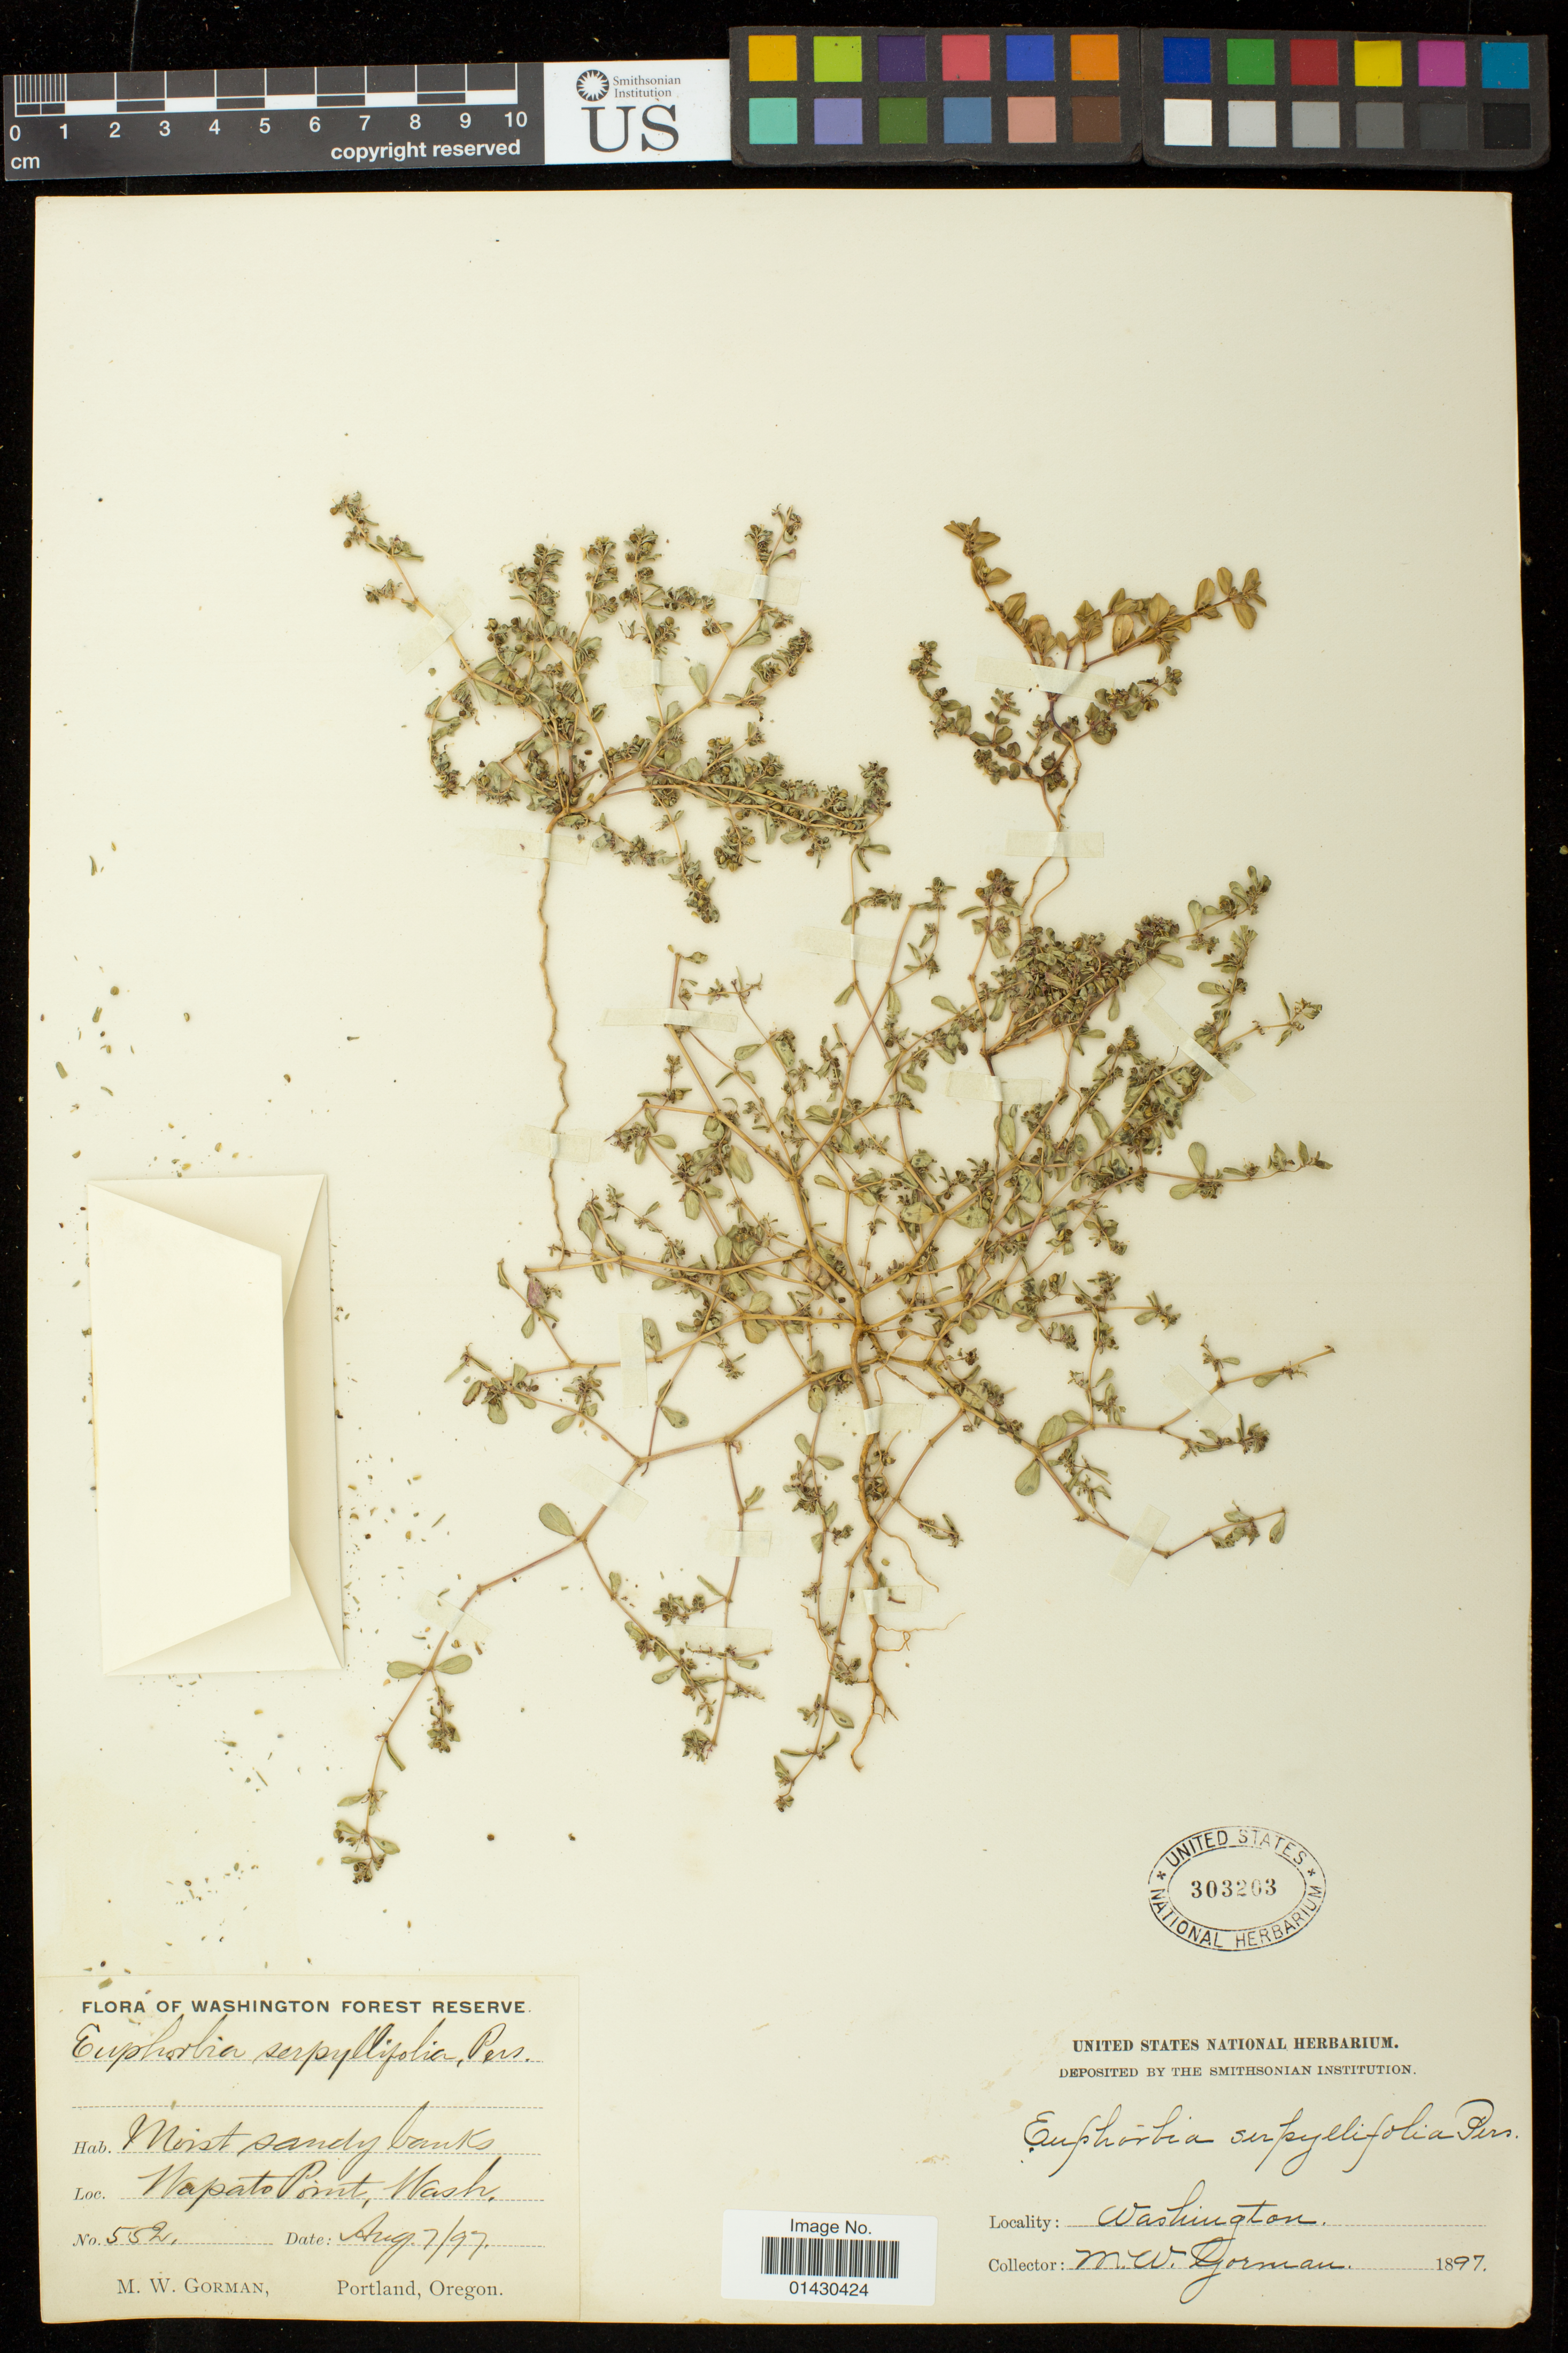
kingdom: Plantae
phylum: Tracheophyta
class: Magnoliopsida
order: Malpighiales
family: Euphorbiaceae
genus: Euphorbia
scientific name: Euphorbia serpillifolia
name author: Pers.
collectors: M. W. Gorman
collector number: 552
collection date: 1897-08-07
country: United States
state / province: Washington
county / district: Chelan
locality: Wapato Point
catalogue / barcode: US 303203